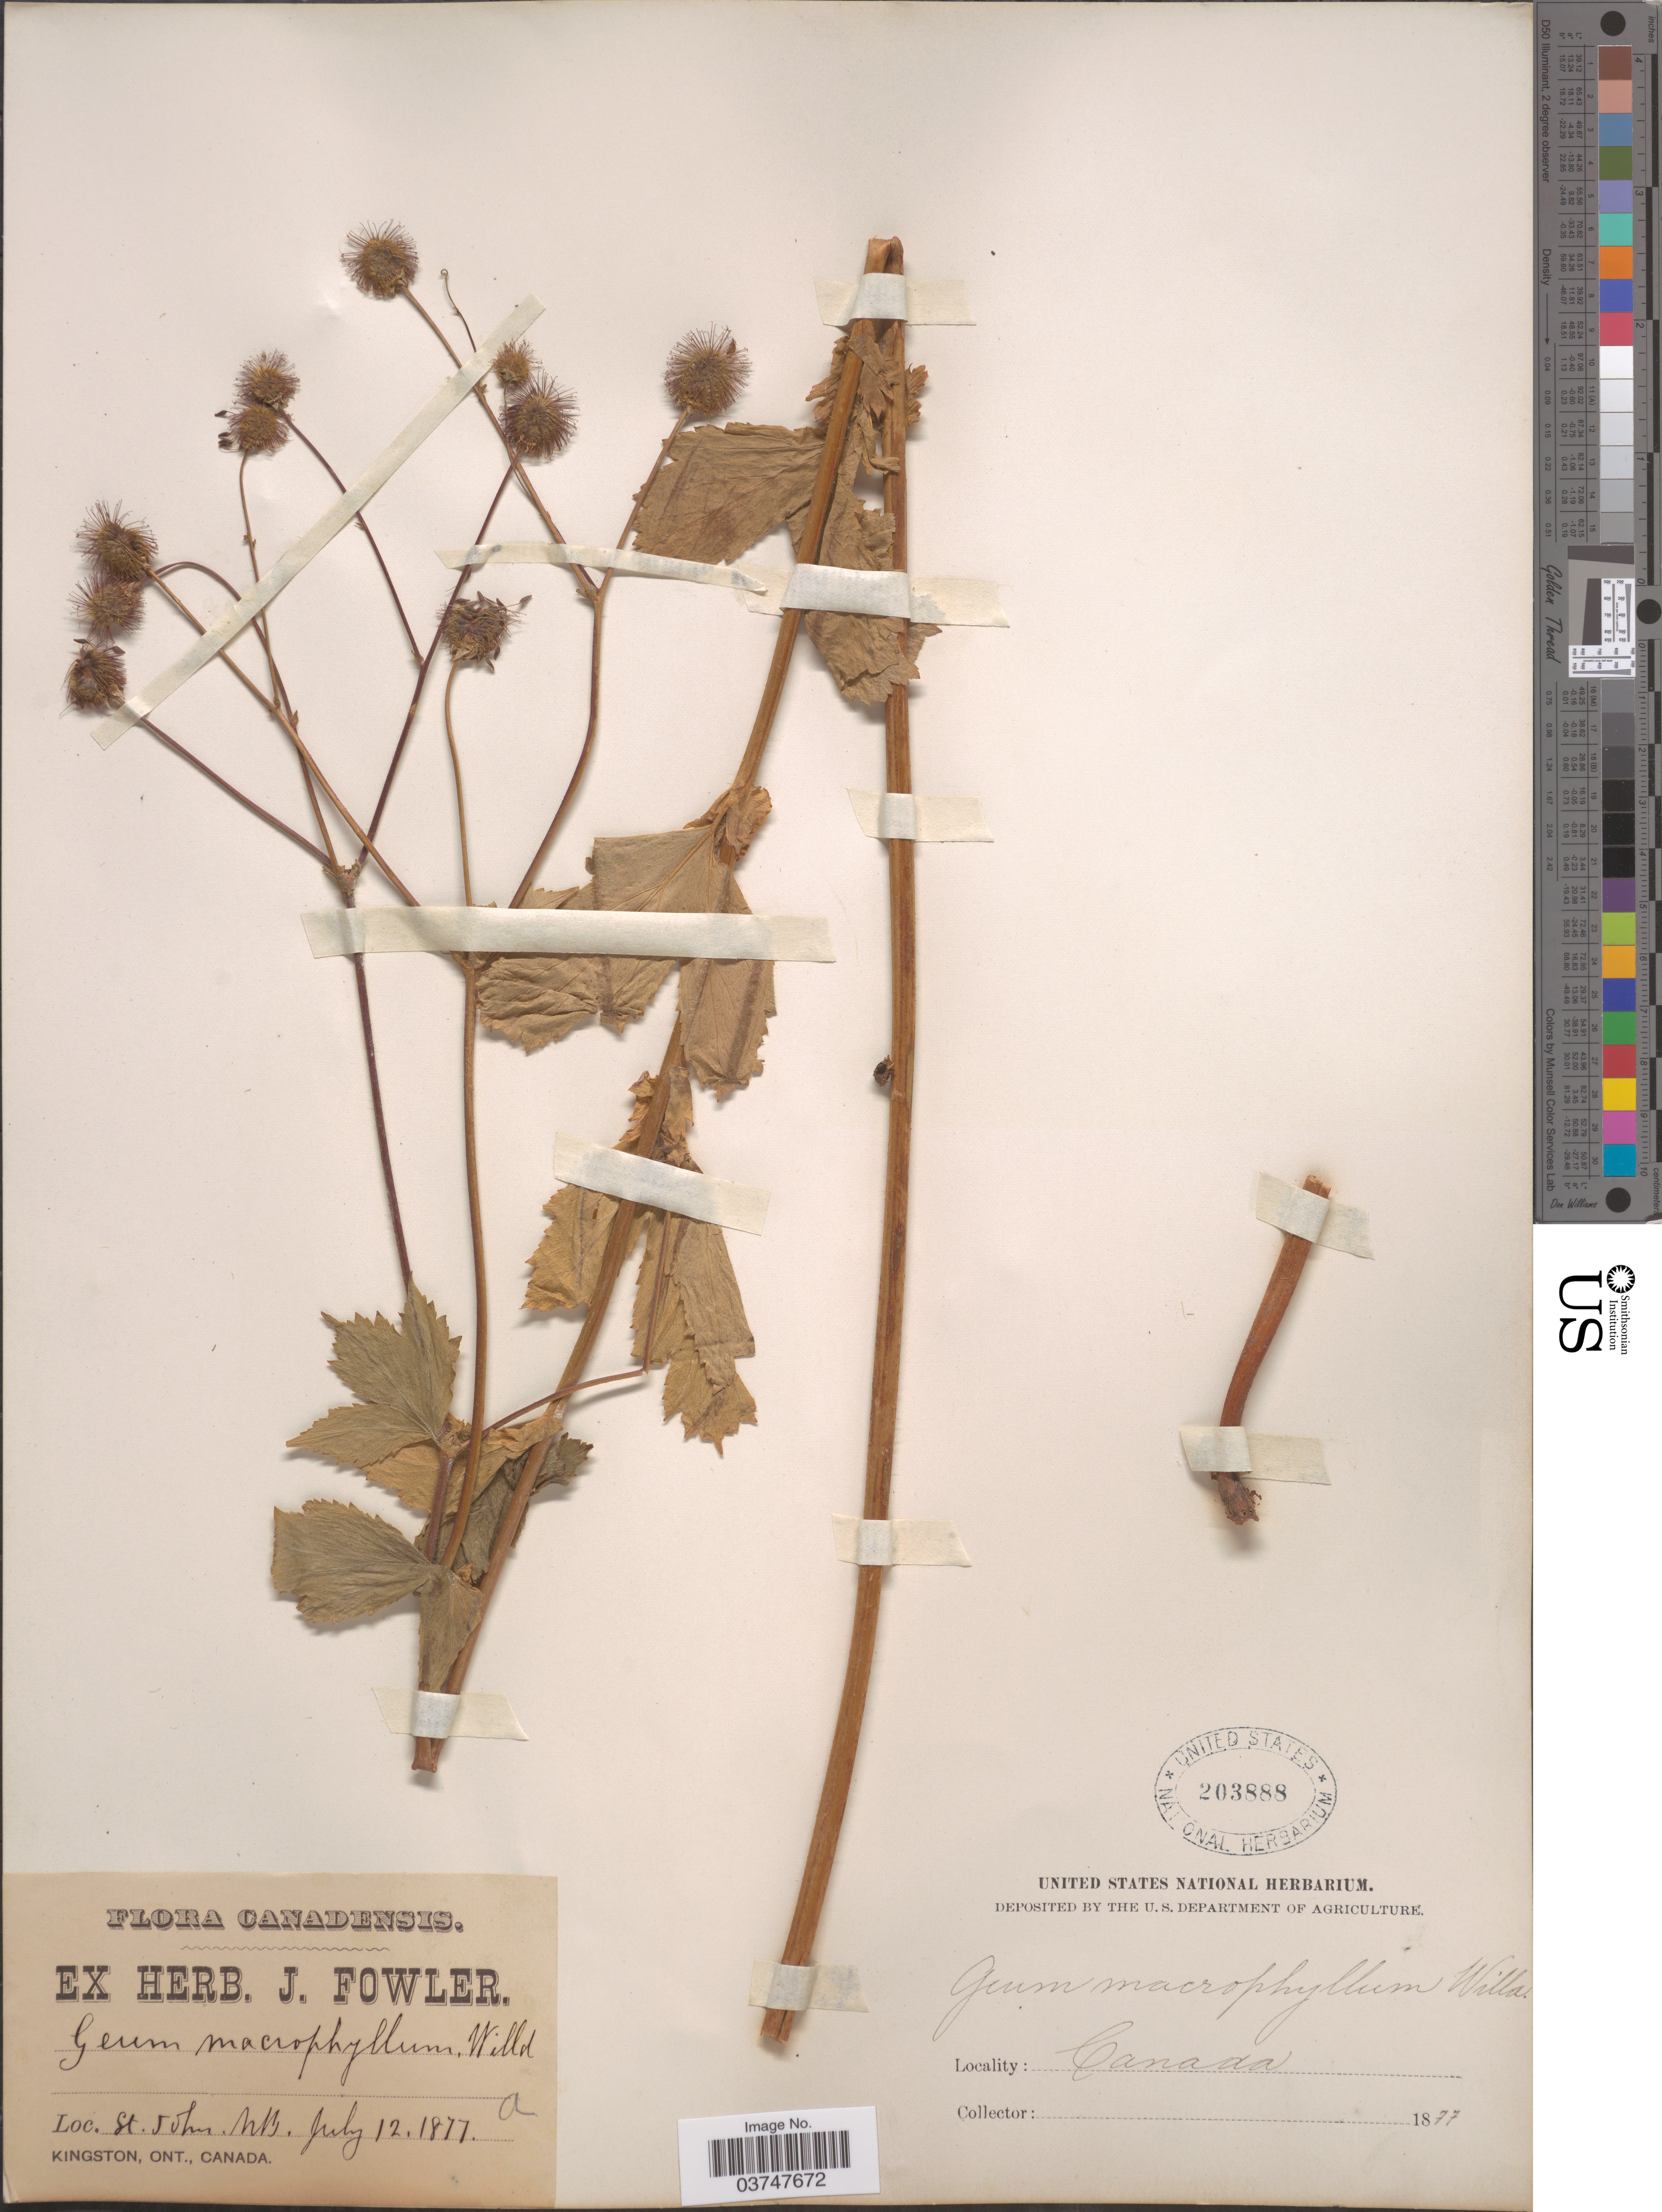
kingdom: Plantae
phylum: Tracheophyta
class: Magnoliopsida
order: Rosales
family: Rosaceae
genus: Geum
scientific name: Geum macrophyllum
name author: Willd.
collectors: ex herb. J. Fowler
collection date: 1877-07-12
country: United States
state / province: New Mexico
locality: St. John.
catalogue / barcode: US 203888